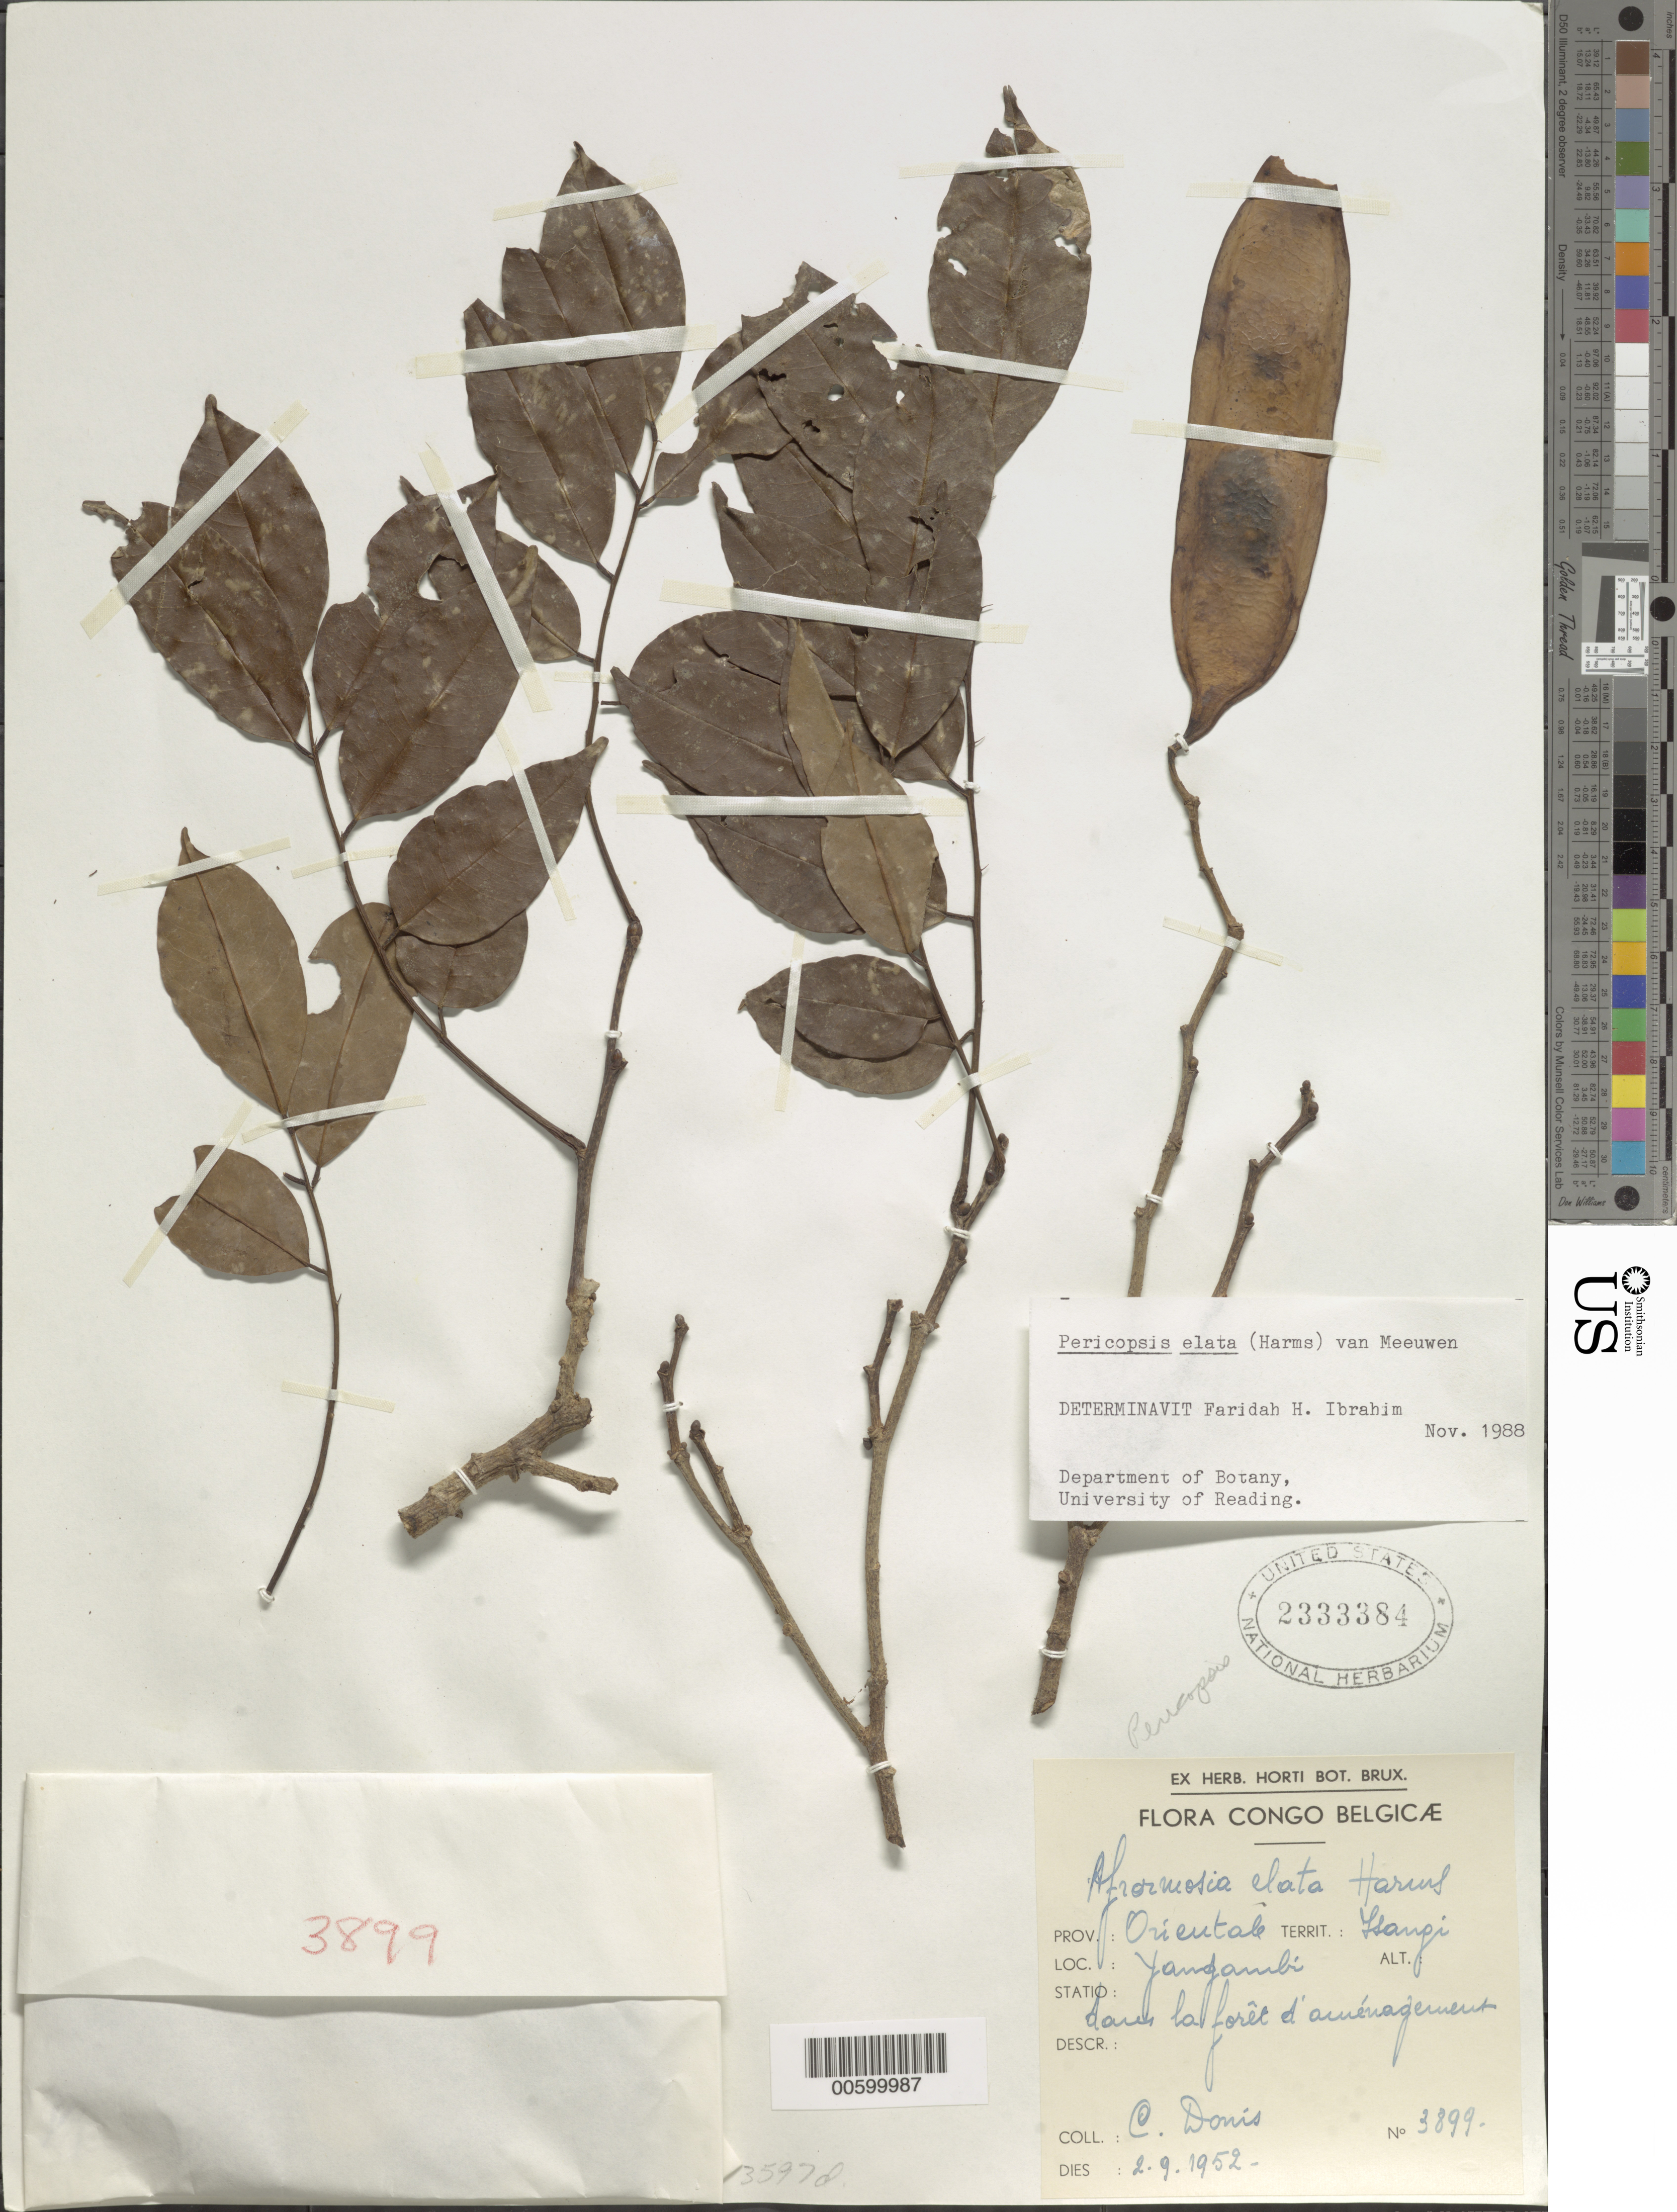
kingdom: Plantae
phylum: Tracheophyta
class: Magnoliopsida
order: Fabales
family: Fabaceae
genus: Pericopsis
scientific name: Pericopsis elata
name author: Harms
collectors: C. Davis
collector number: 3899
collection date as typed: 02 Sep 1952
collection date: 1952-09-02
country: Congo, Democratic Republic of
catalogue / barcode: US 2333384